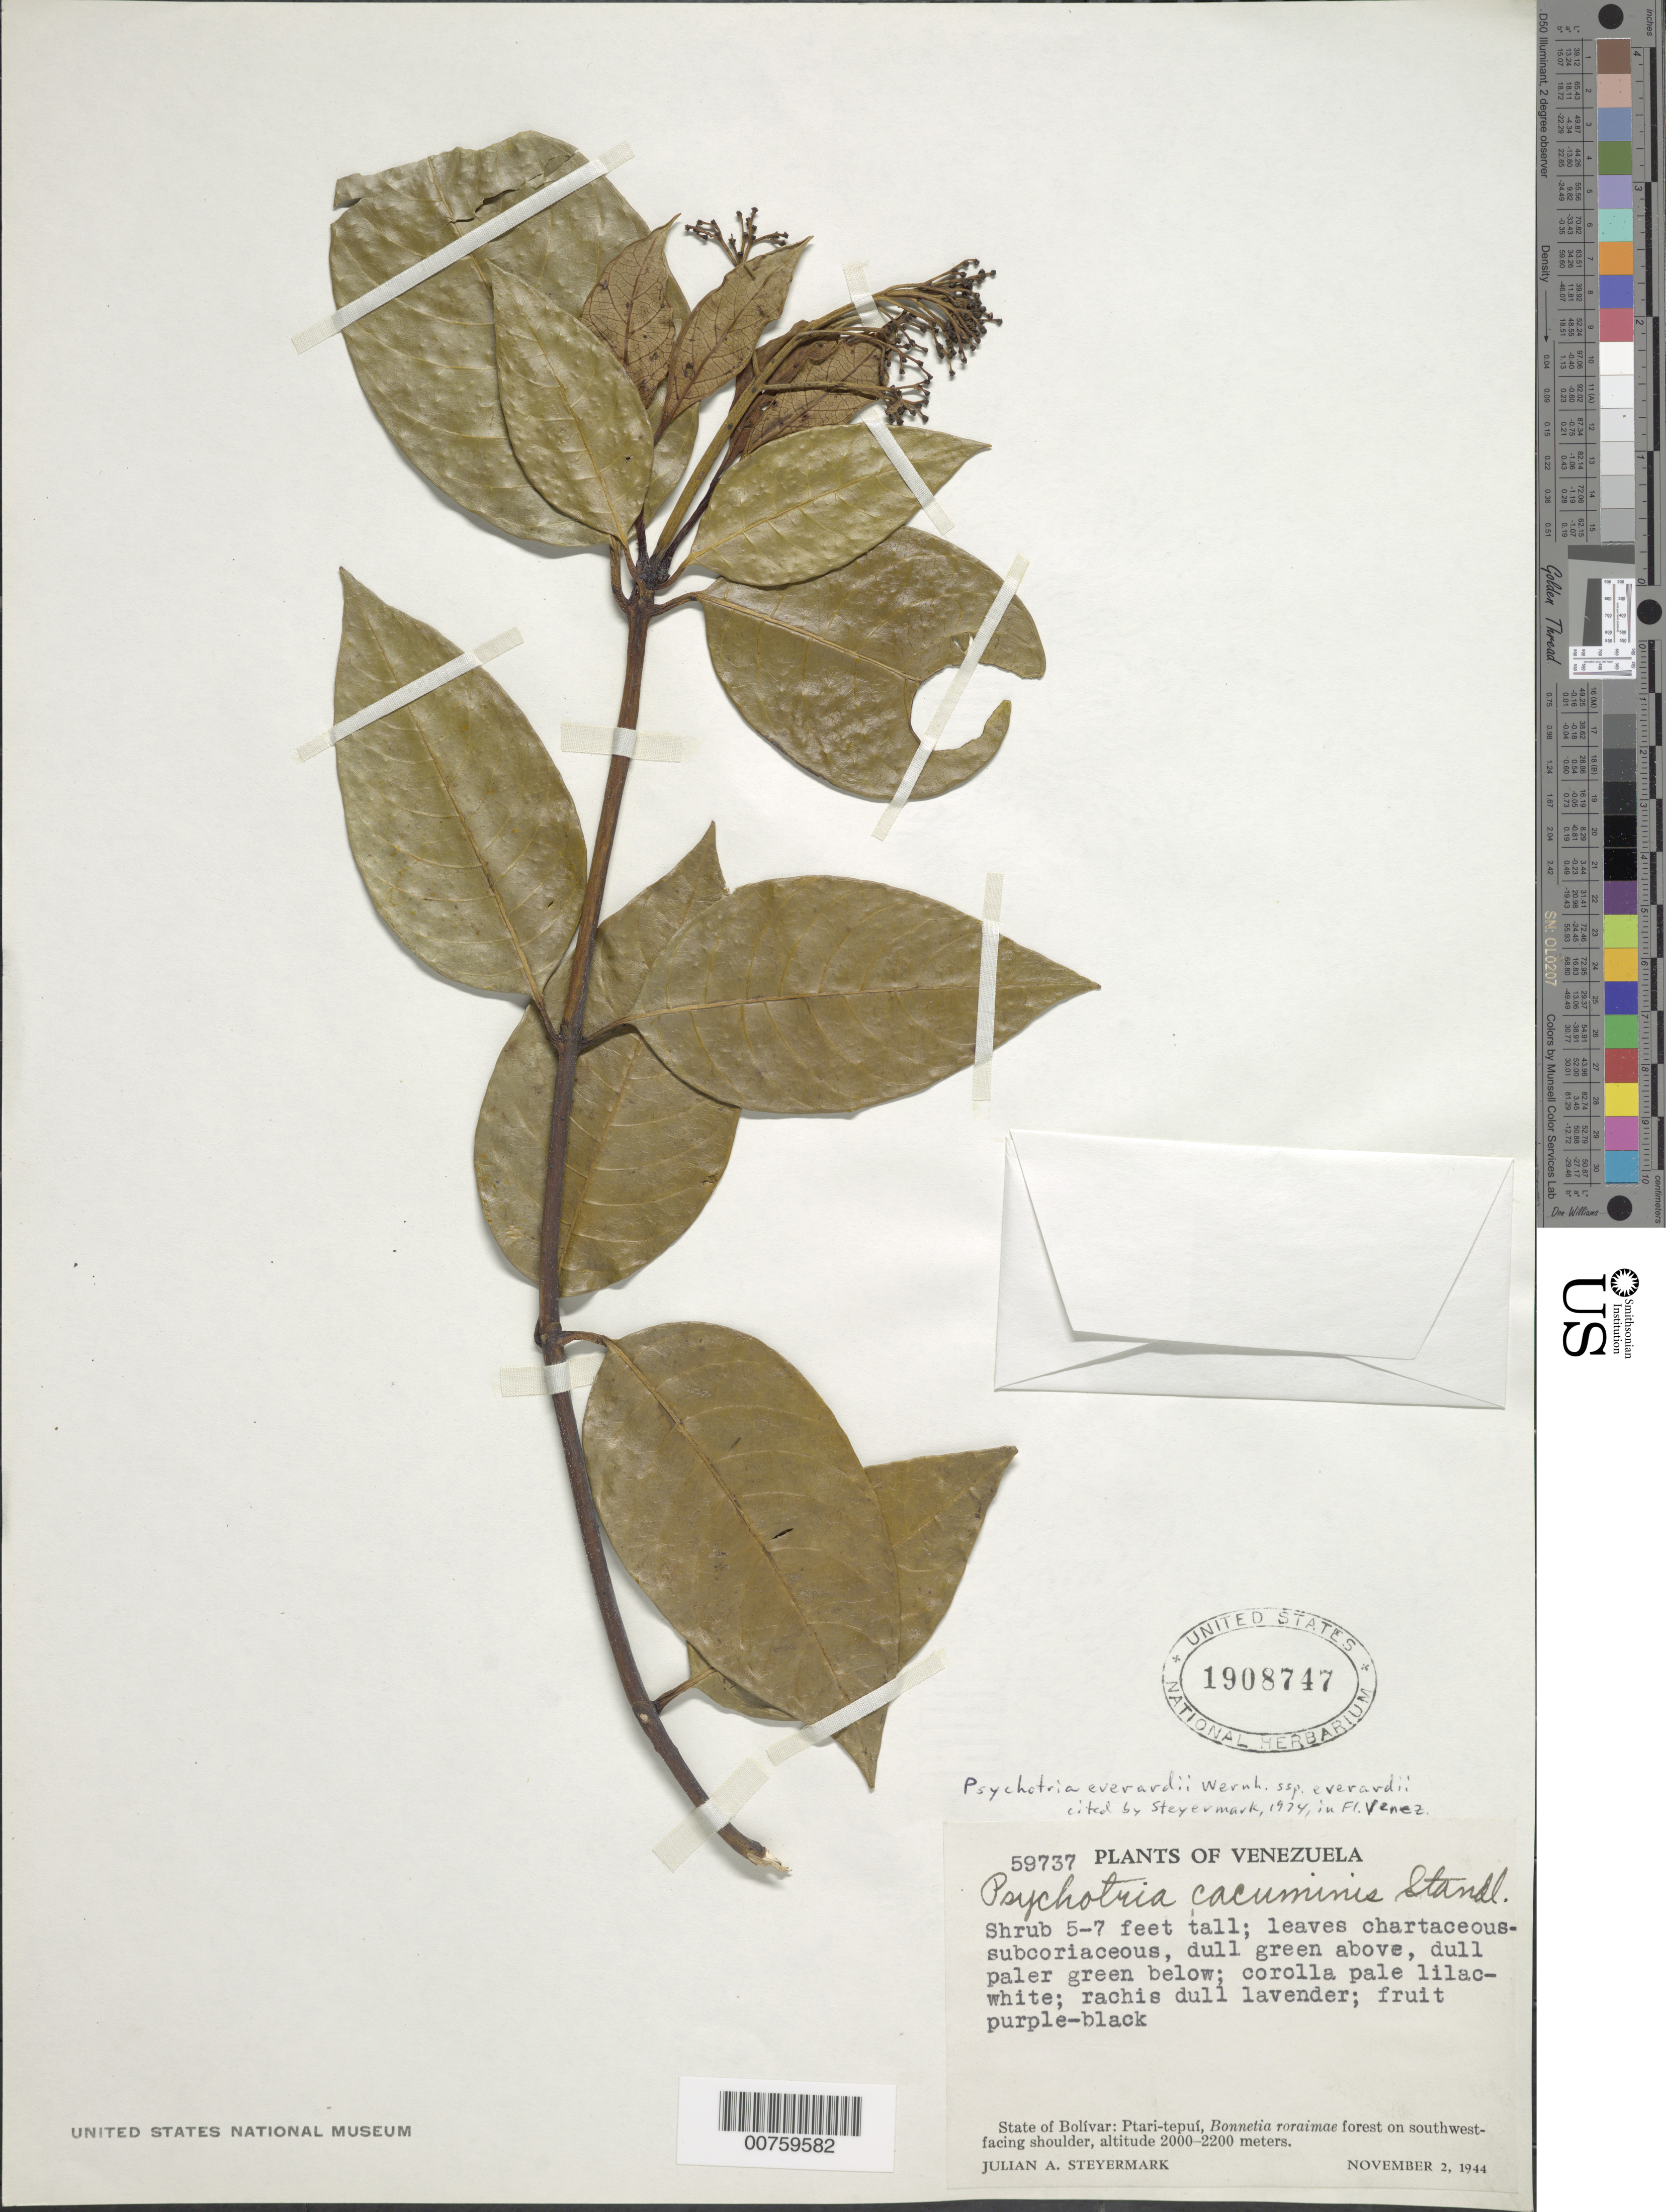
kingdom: Plantae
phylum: Tracheophyta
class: Magnoliopsida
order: Gentianales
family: Rubiaceae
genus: Psychotria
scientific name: Psychotria everardii subsp. everardii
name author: Wernham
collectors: J. Steyermark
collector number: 59737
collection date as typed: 2-Nov-44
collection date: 1944-11-02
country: Venezuela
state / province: Bolívar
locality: Ptari-tepuí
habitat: Bonnetia roraimae forest on SW-facing shoulder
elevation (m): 2000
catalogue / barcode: US 1908747